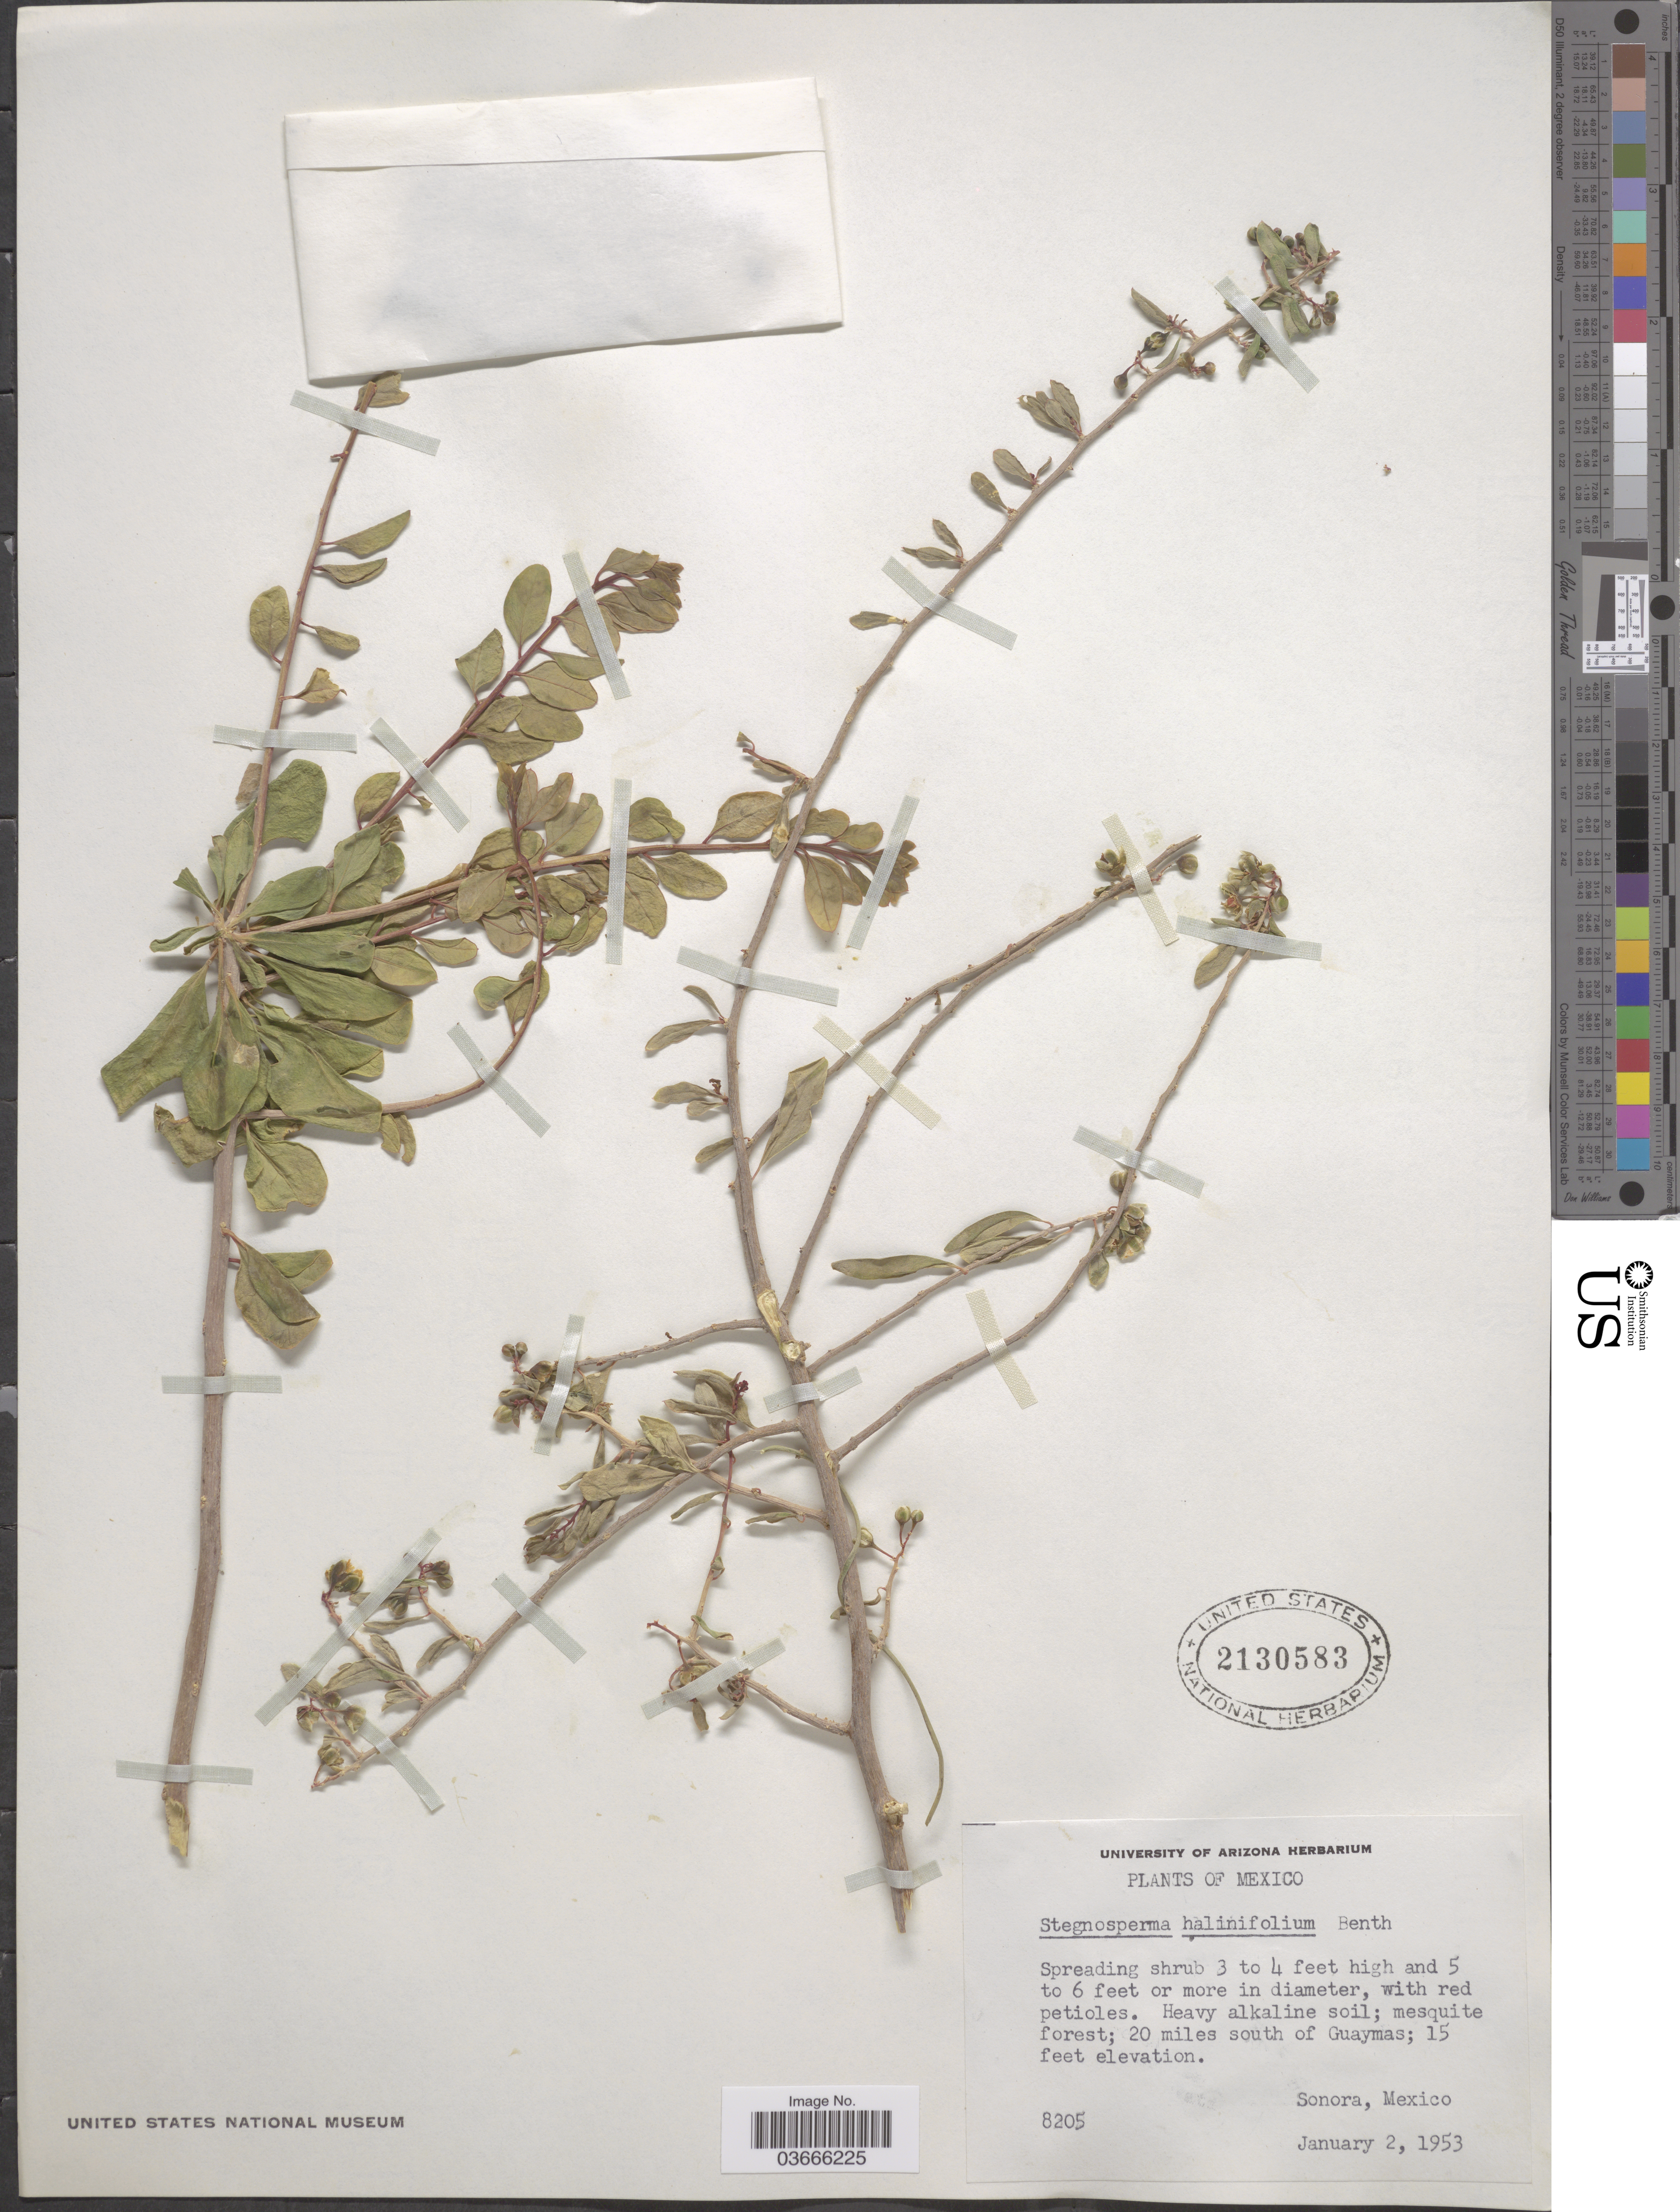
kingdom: Plantae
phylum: Tracheophyta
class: Magnoliopsida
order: Caryophyllales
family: Stegnospermataceae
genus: Stegnosperma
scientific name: Stegnosperma halimifolium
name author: Benth.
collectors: University of Arizona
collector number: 8205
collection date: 1953-01-02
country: Mexico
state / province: Sonora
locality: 20 miles south of Guaymas.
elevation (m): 5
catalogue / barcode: US 2130583